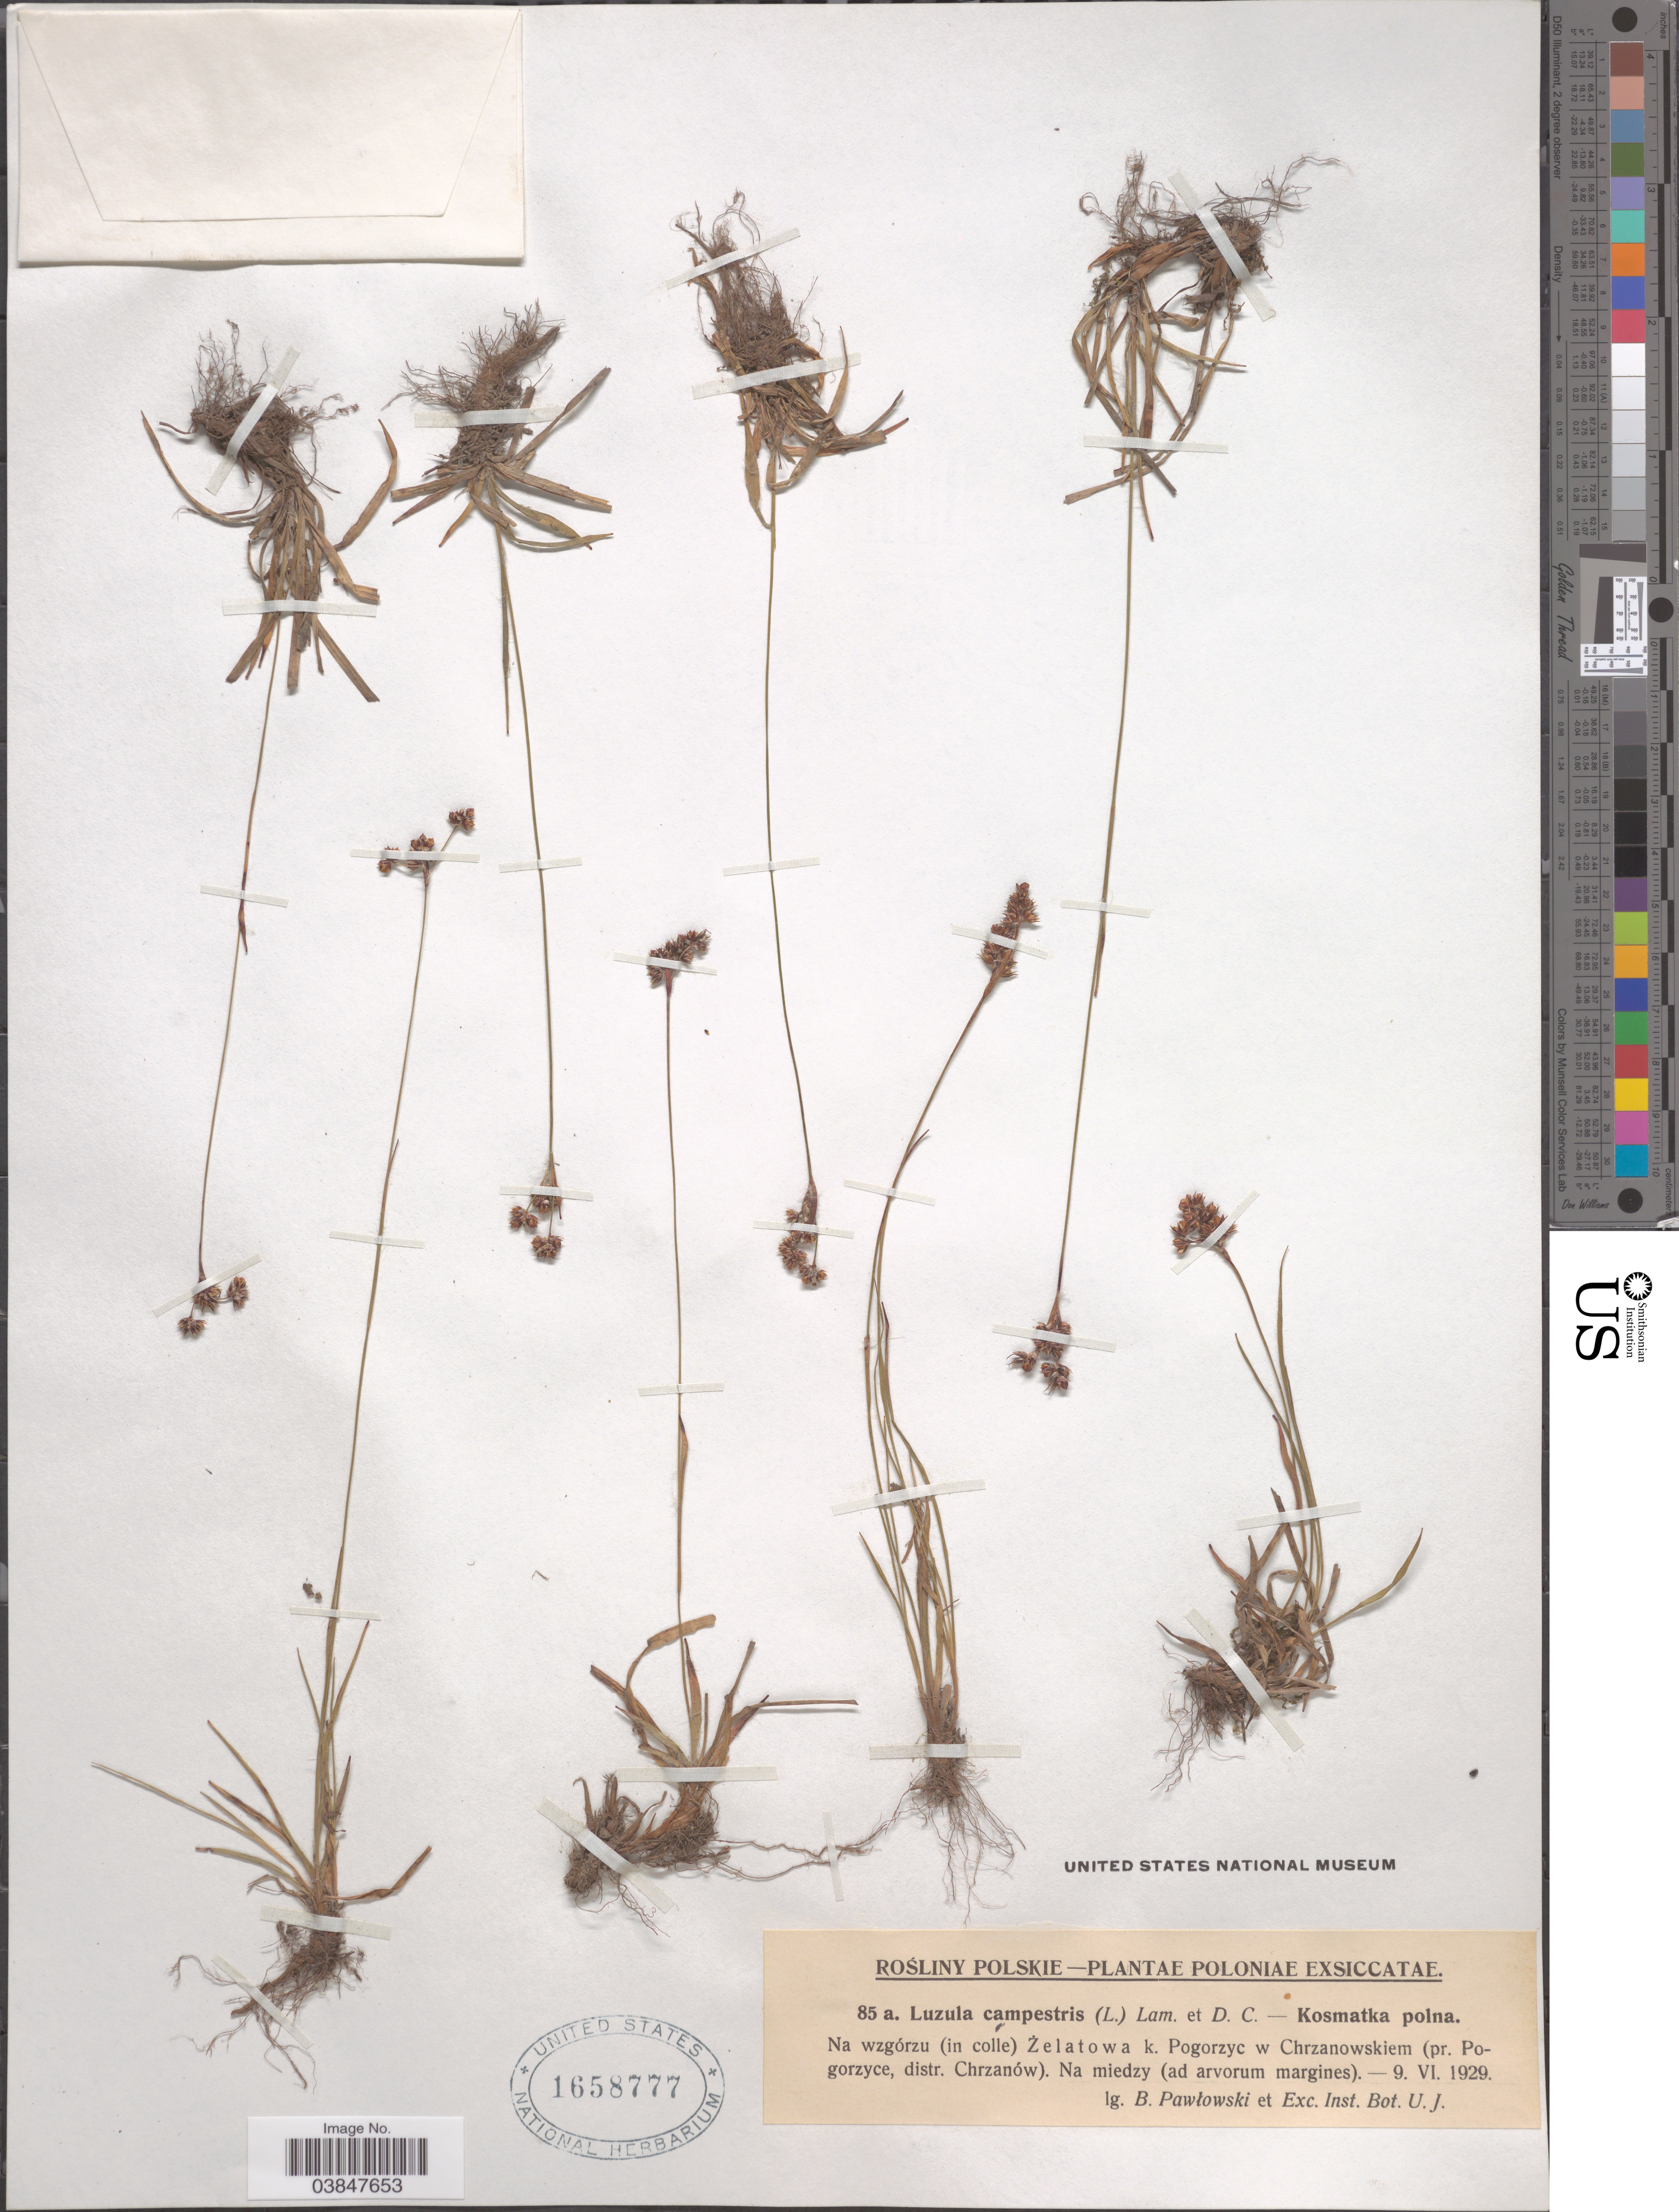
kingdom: Plantae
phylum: Tracheophyta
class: Liliopsida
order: Poales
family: Juncaceae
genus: Luzula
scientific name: Luzula campestris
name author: (L.) DC.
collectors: B. Pawlowski & Exch. Inst. Bot. U.J.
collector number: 85a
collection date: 1929-06-09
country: Poland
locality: Poloniae. Na wzgórzu (in colle) Żelatowa k. Pogorzyc w Chrzanowskiem (pr. Pogorzyce, distr. Chrzanów).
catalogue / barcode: US 1658777